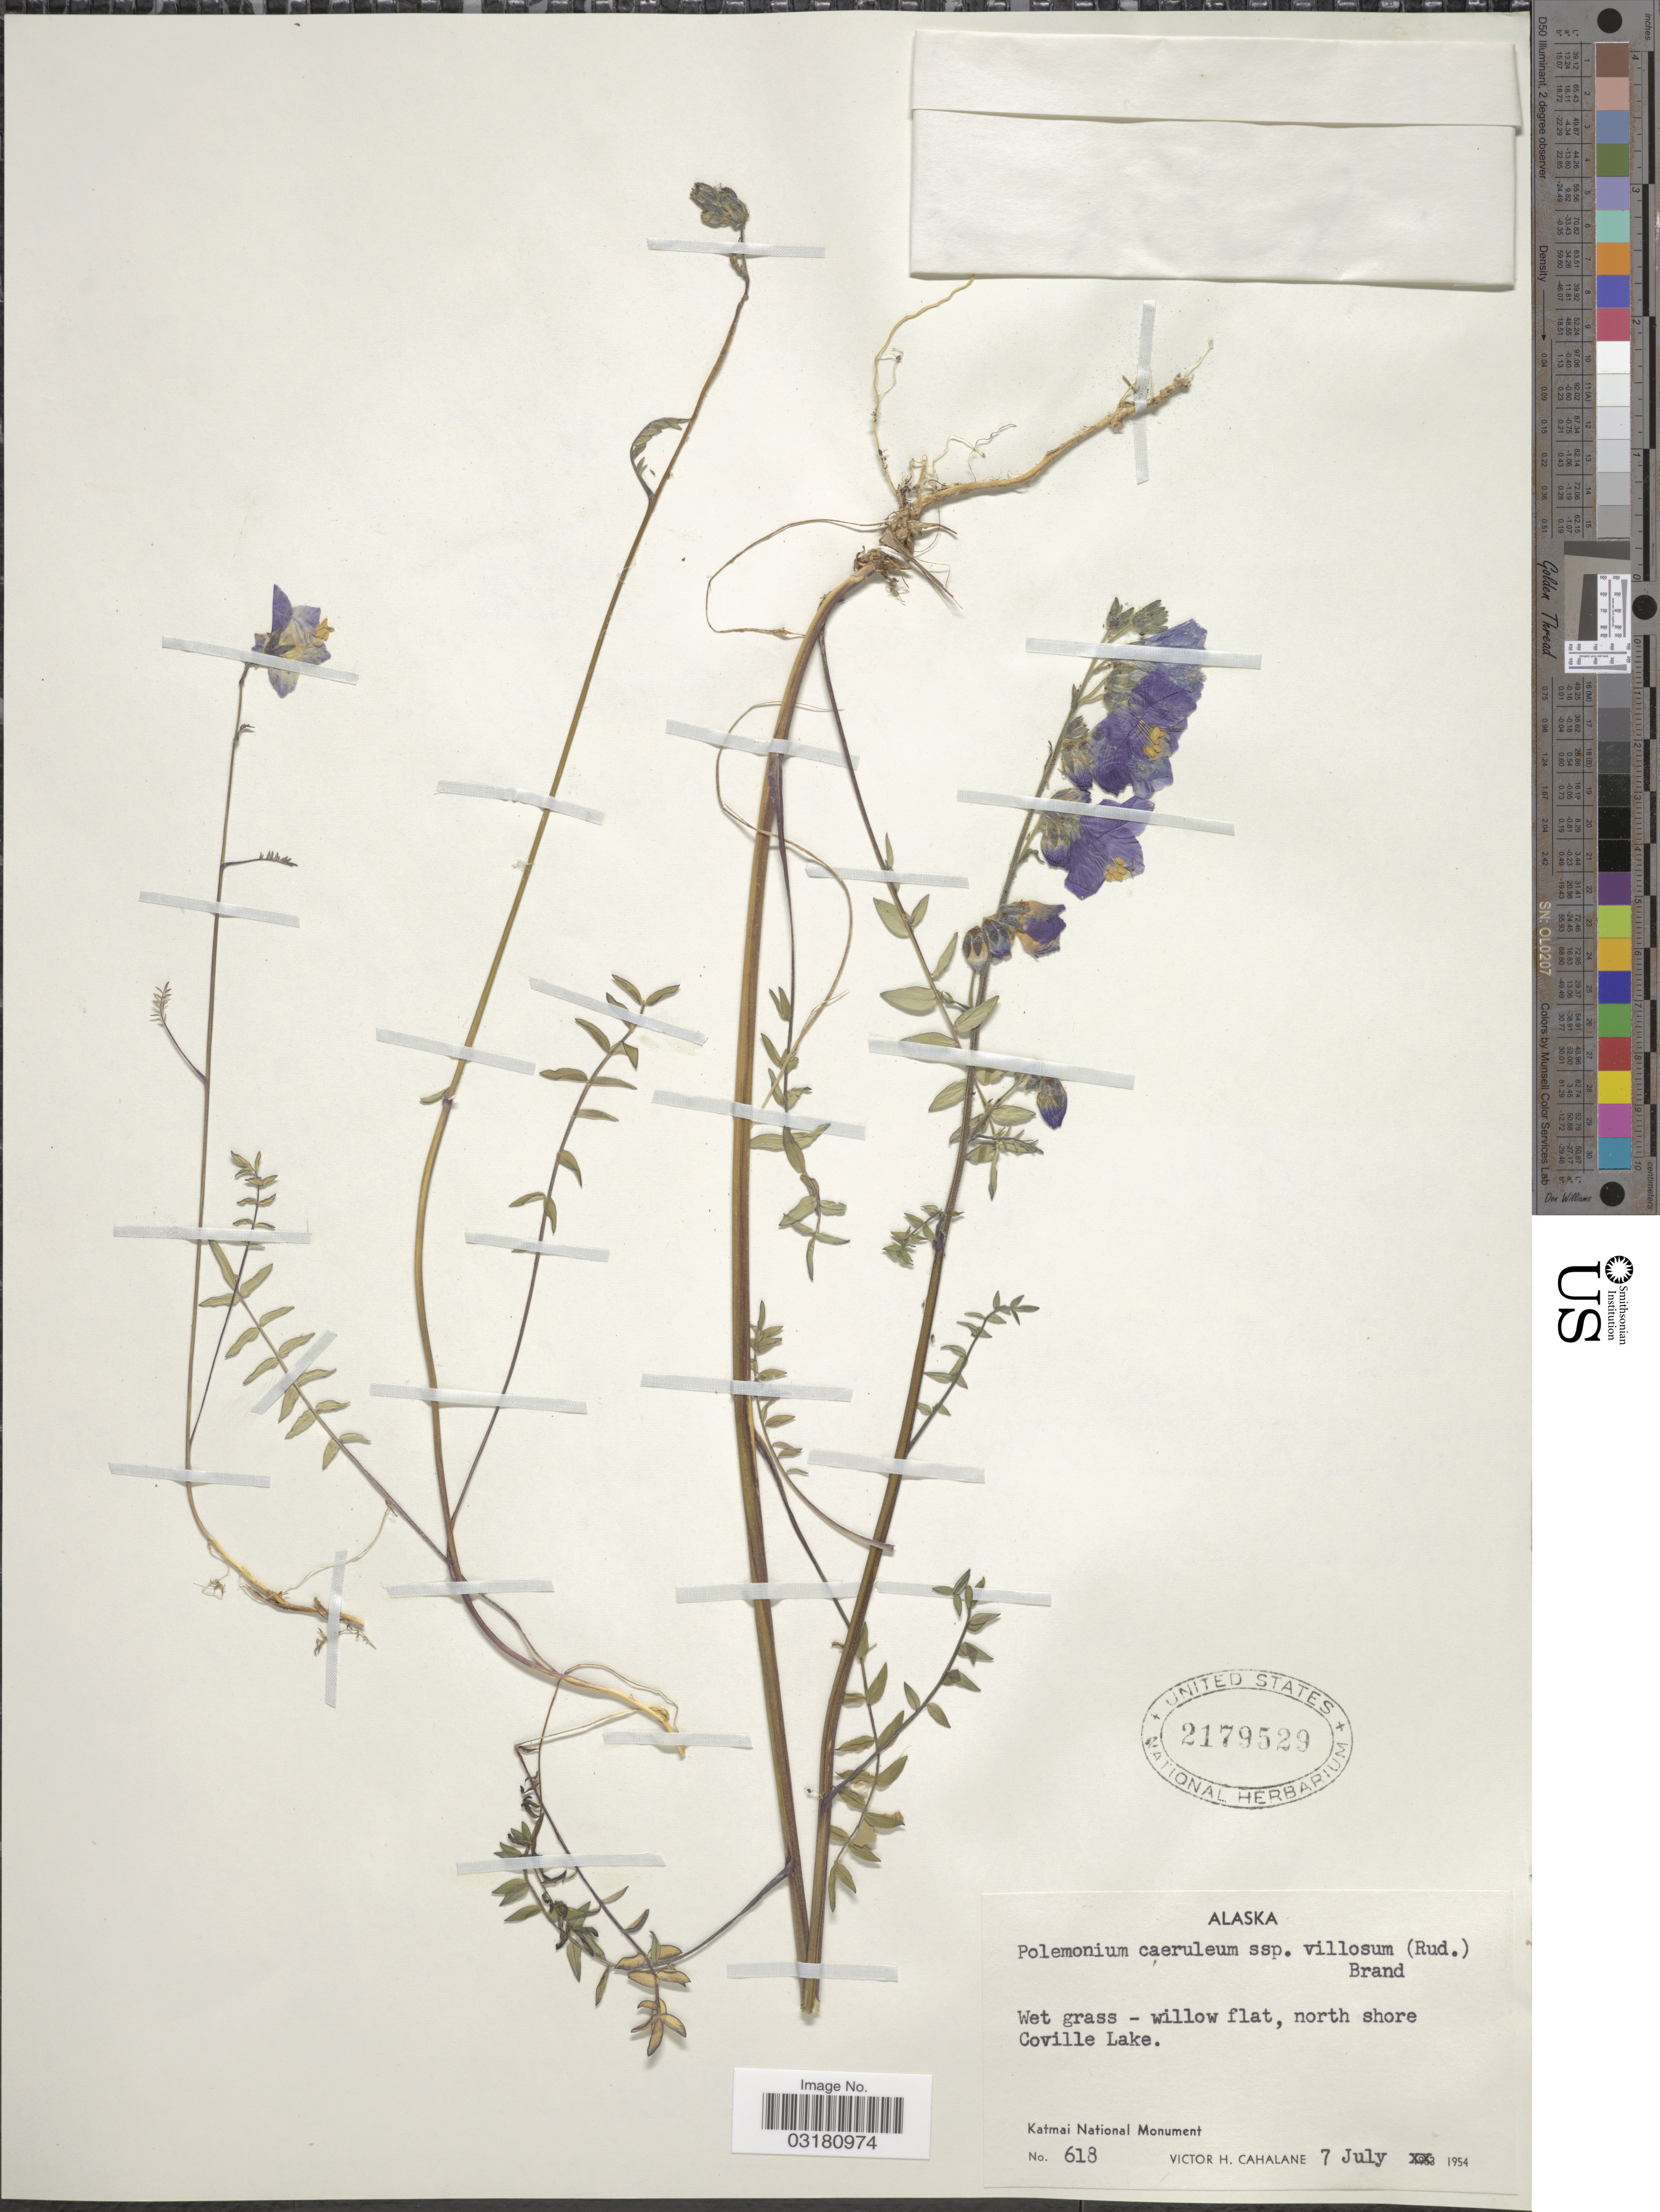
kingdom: Plantae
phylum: Tracheophyta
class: Magnoliopsida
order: Ericales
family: Polemoniaceae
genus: Polemonium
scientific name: Polemonium caeruleum var. villosum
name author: (Rudolph ex Georgi) Brand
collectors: V. Cahalane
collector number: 618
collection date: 1954-07-07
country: United States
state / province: Alaska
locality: North shore Coville Lake. Katmai National Monument.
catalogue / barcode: US 2179529